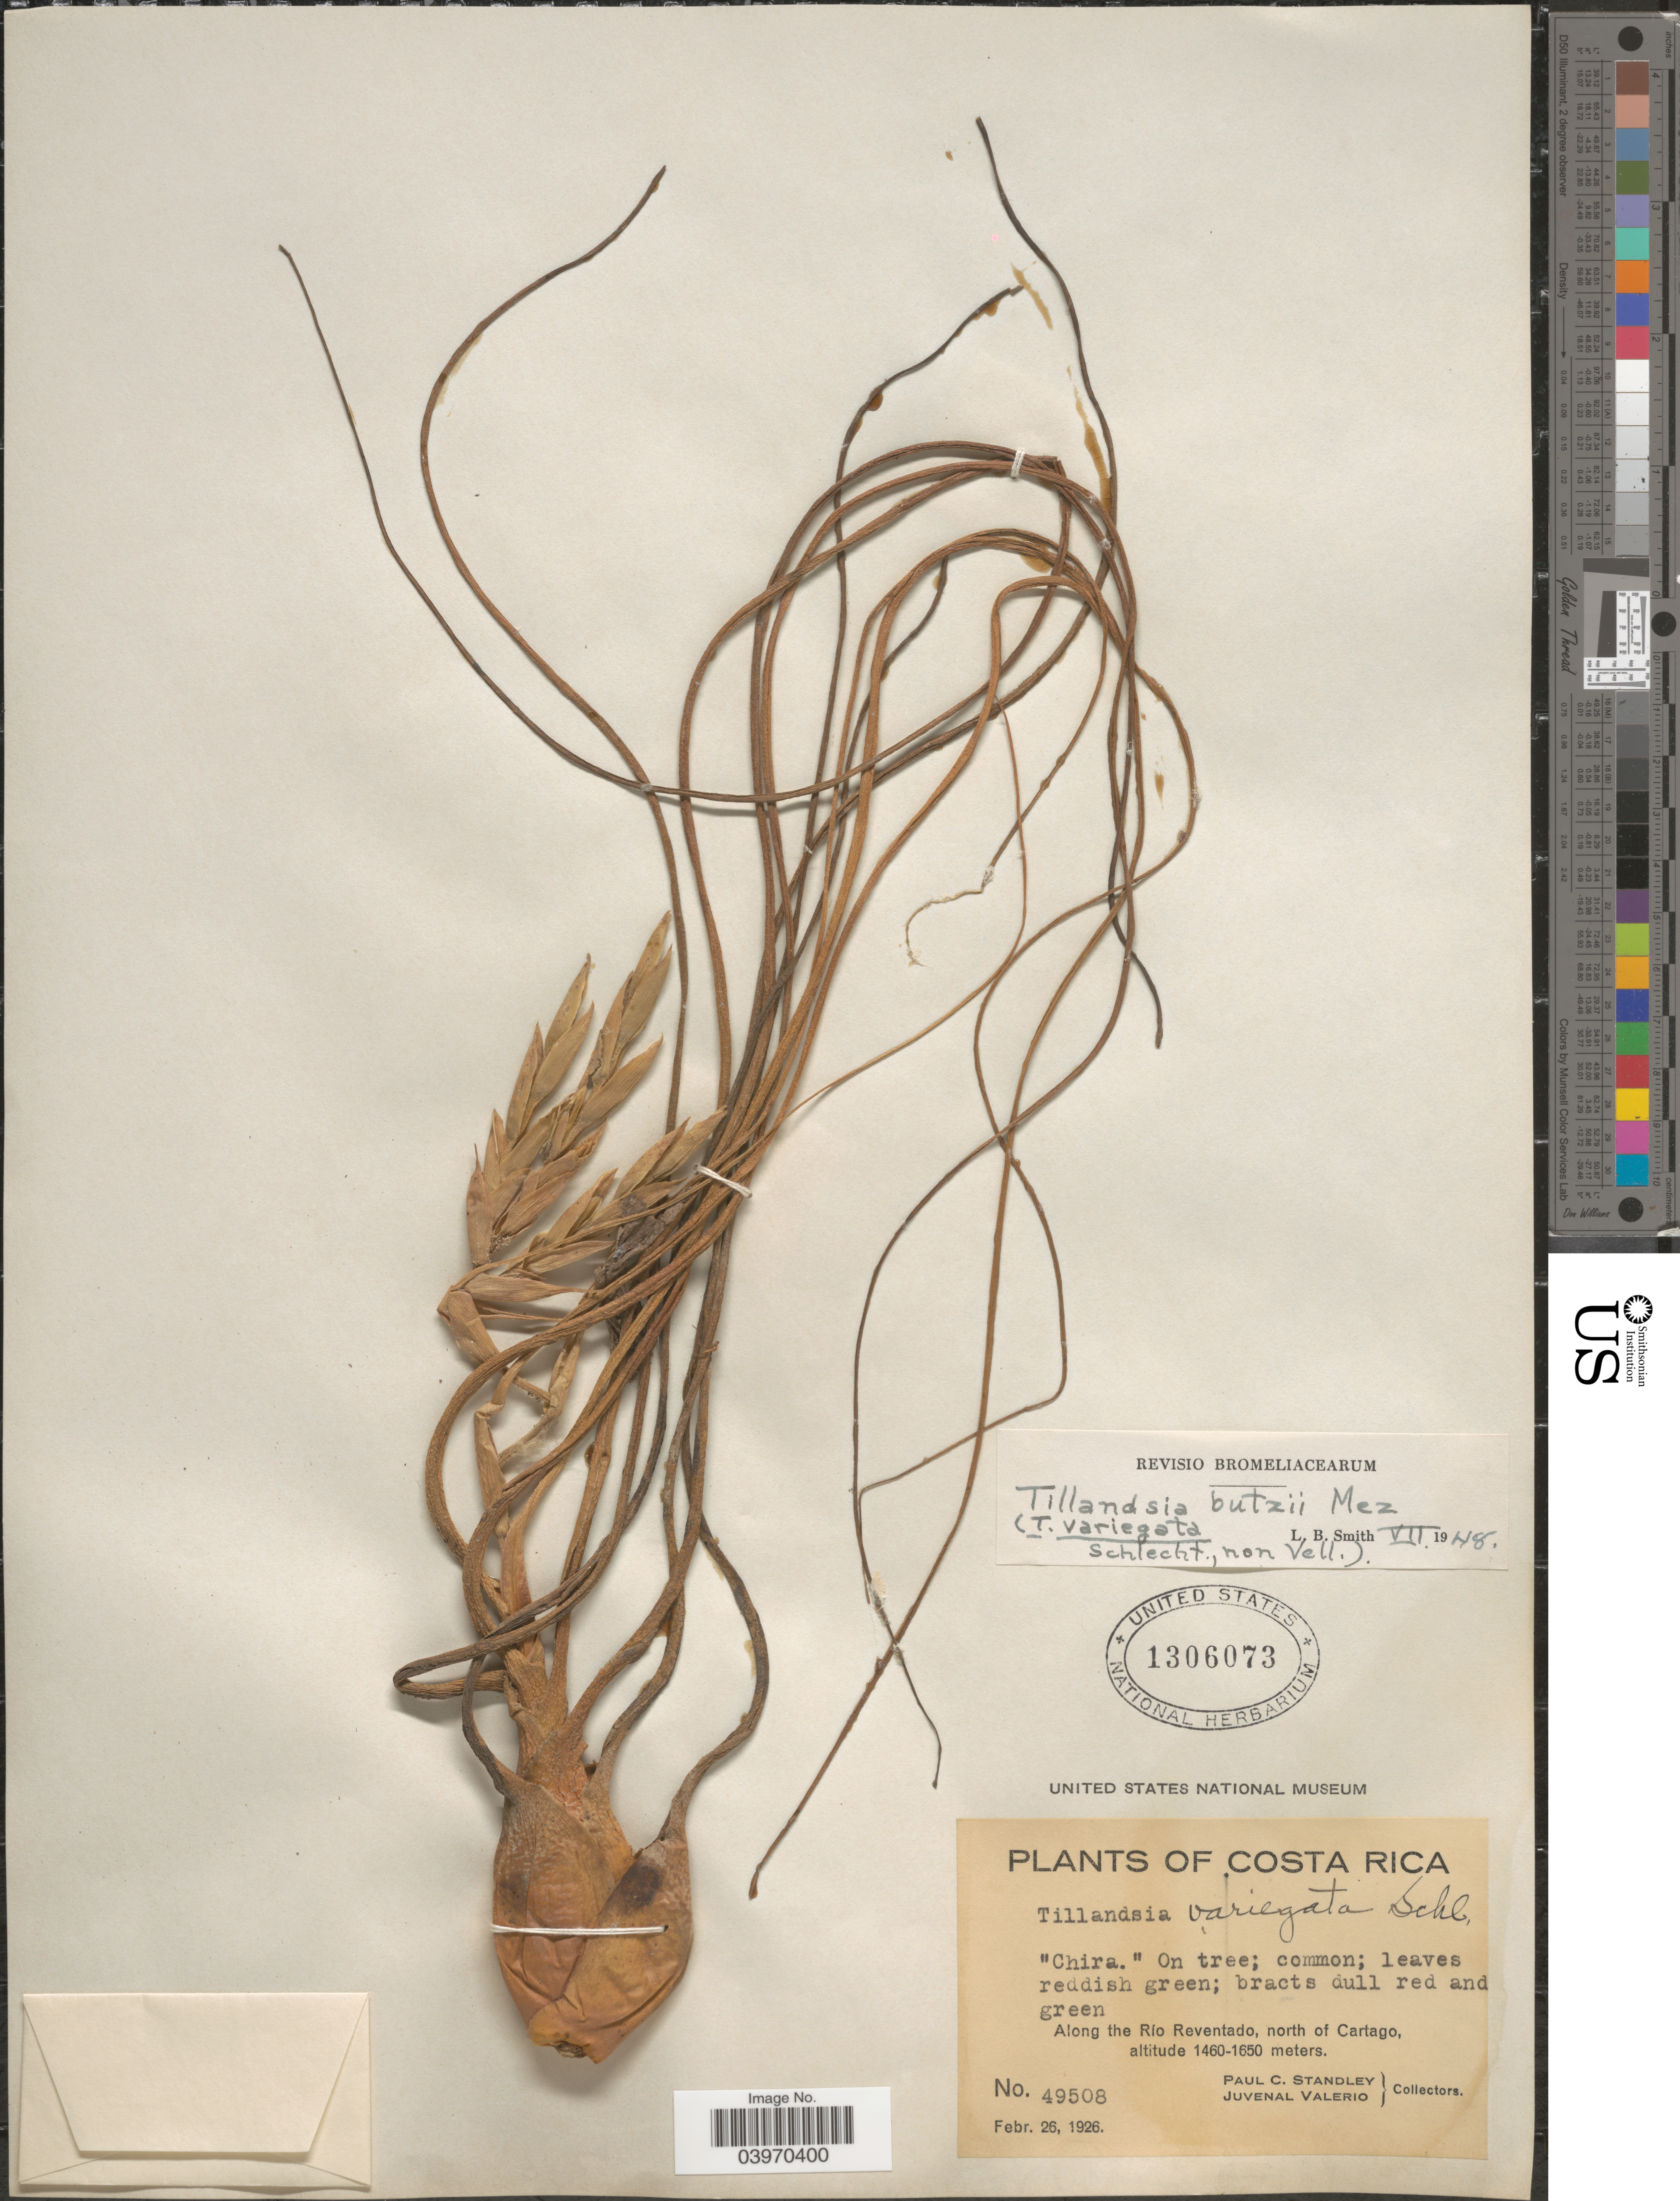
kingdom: Plantae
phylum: Tracheophyta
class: Liliopsida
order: Poales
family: Bromeliaceae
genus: Tillandsia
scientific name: Tillandsia butzii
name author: Mez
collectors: P. C. Standley & J. Valerio R.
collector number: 49508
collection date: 1926-02-26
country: Costa Rica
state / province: Cartago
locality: Along the Río Reventado, north of Cartago.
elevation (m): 1460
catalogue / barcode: US 1306073